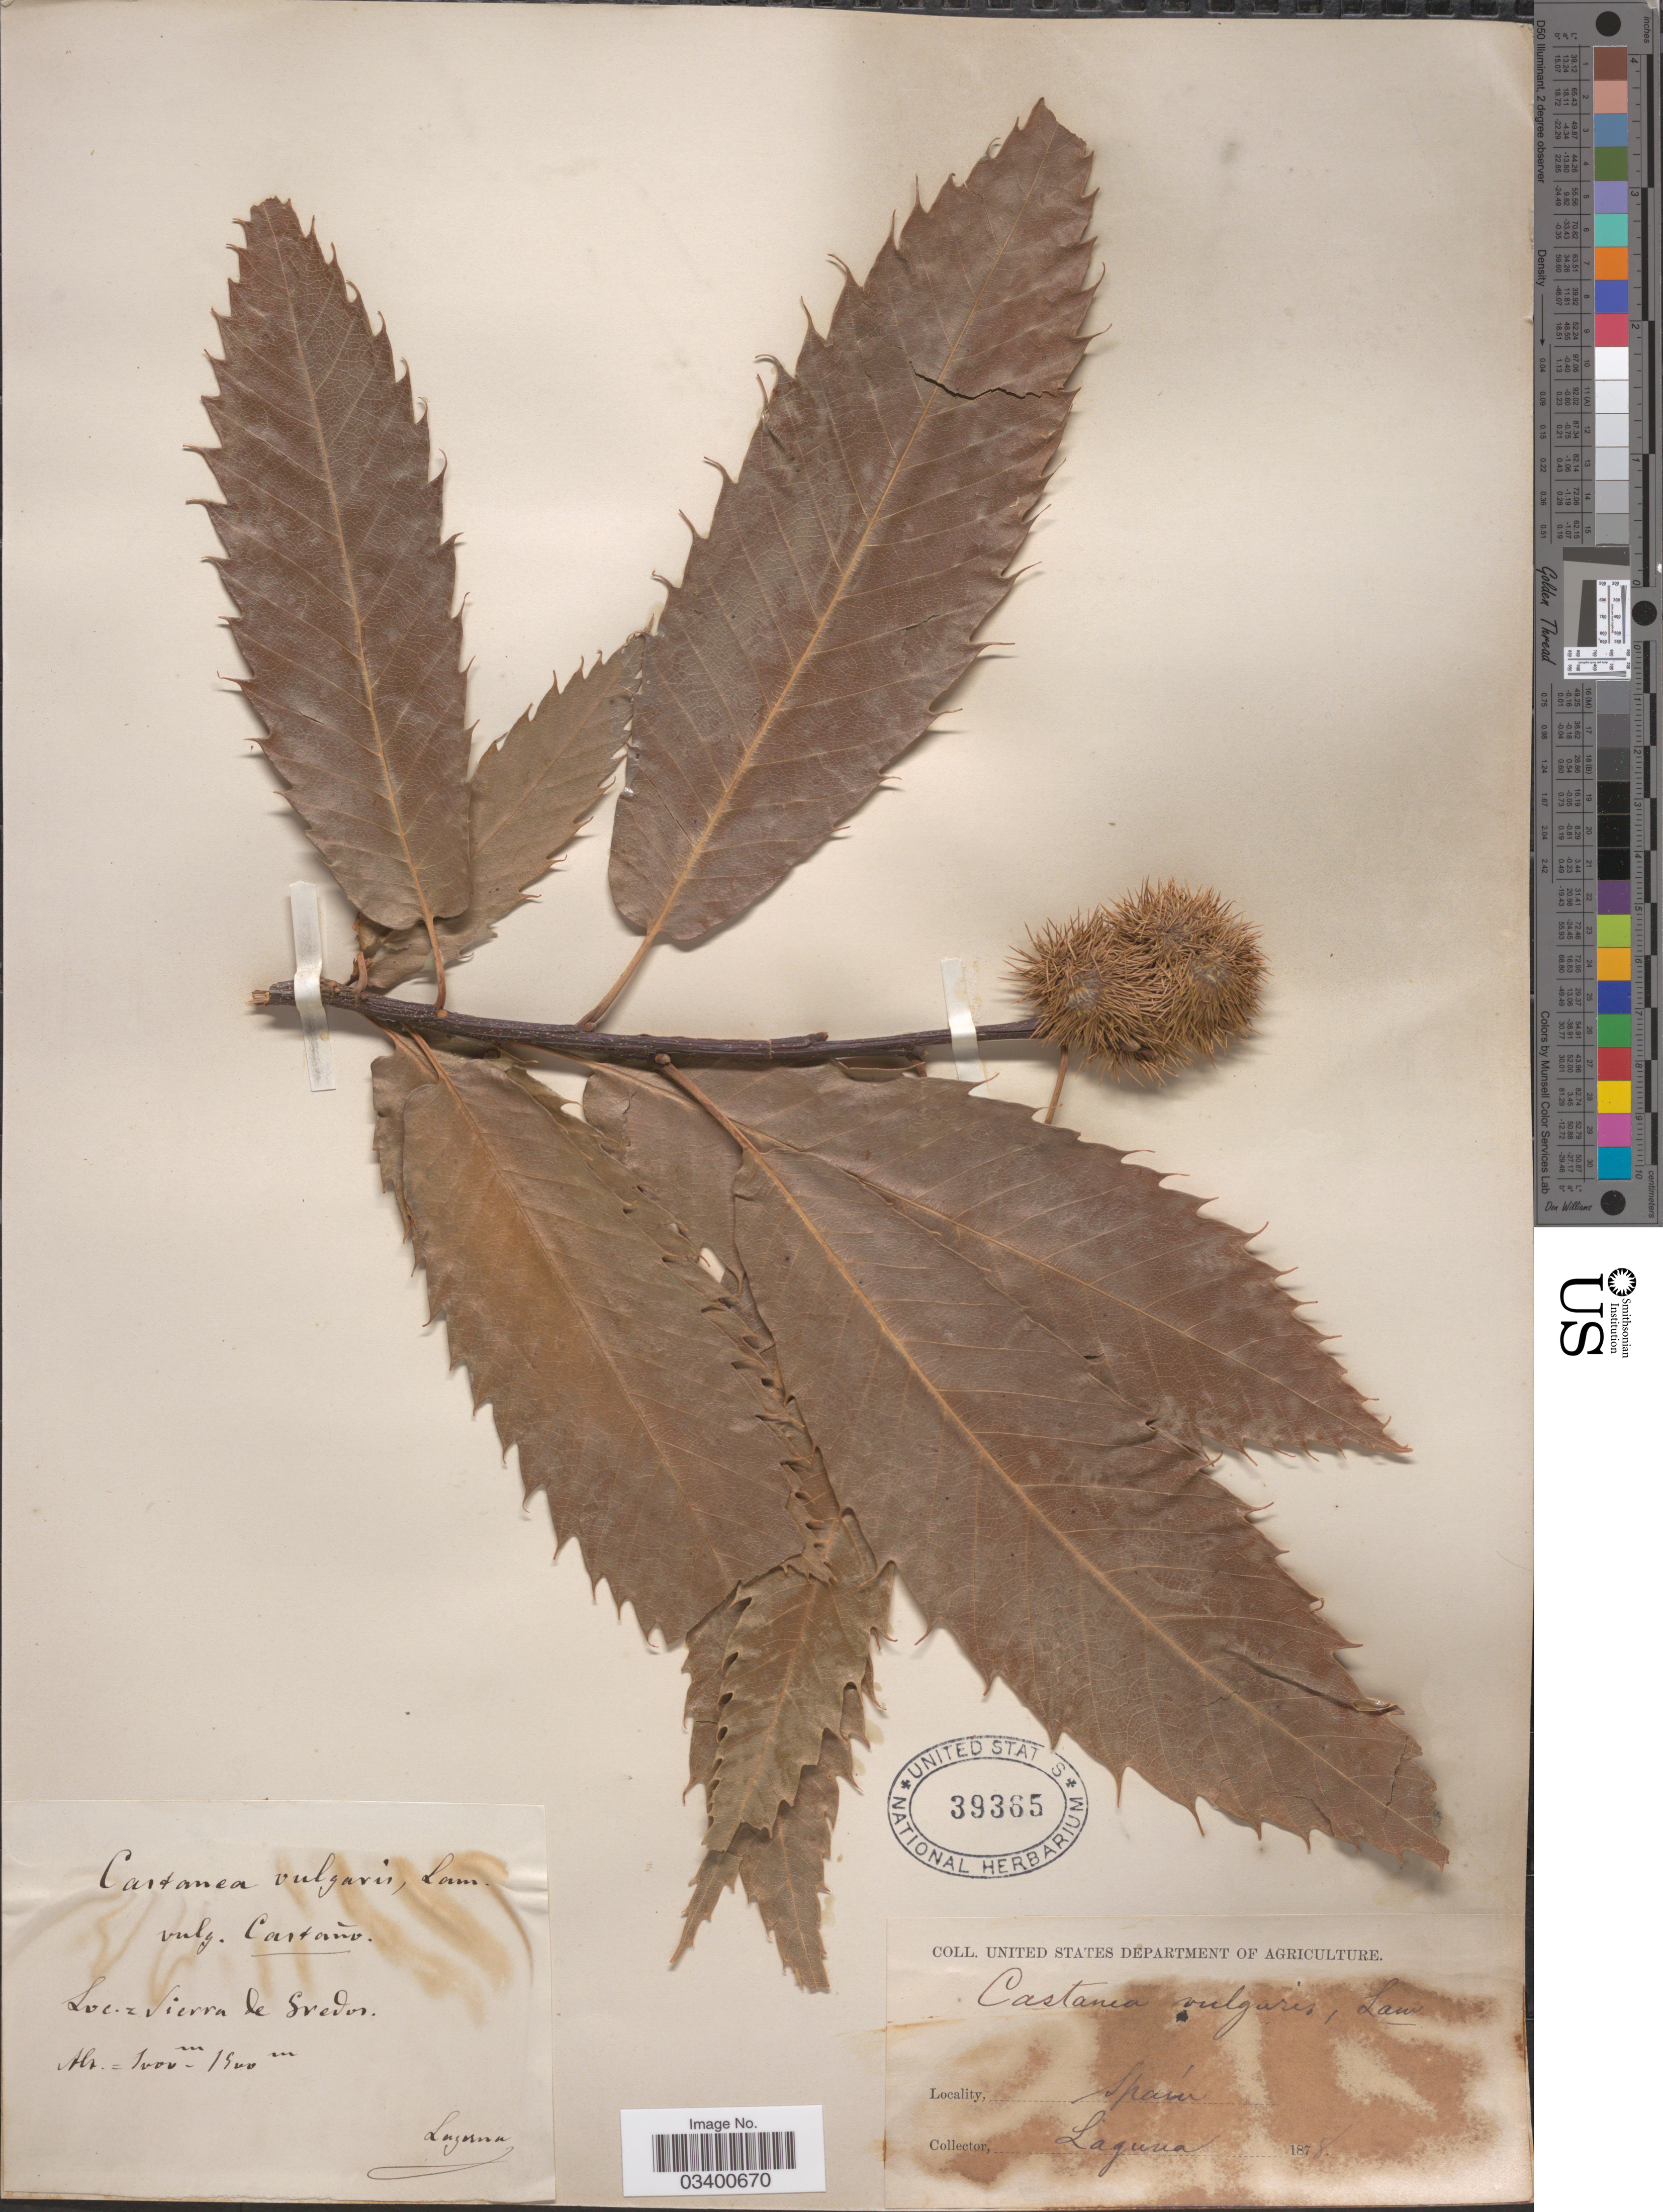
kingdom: Plantae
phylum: Tracheophyta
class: Magnoliopsida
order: Fagales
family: Fagaceae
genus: Castanea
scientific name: Castanea sativa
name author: Mill.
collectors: -. Laguna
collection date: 1878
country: Spain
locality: Sierra de Gredos.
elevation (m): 1000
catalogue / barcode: US 39365